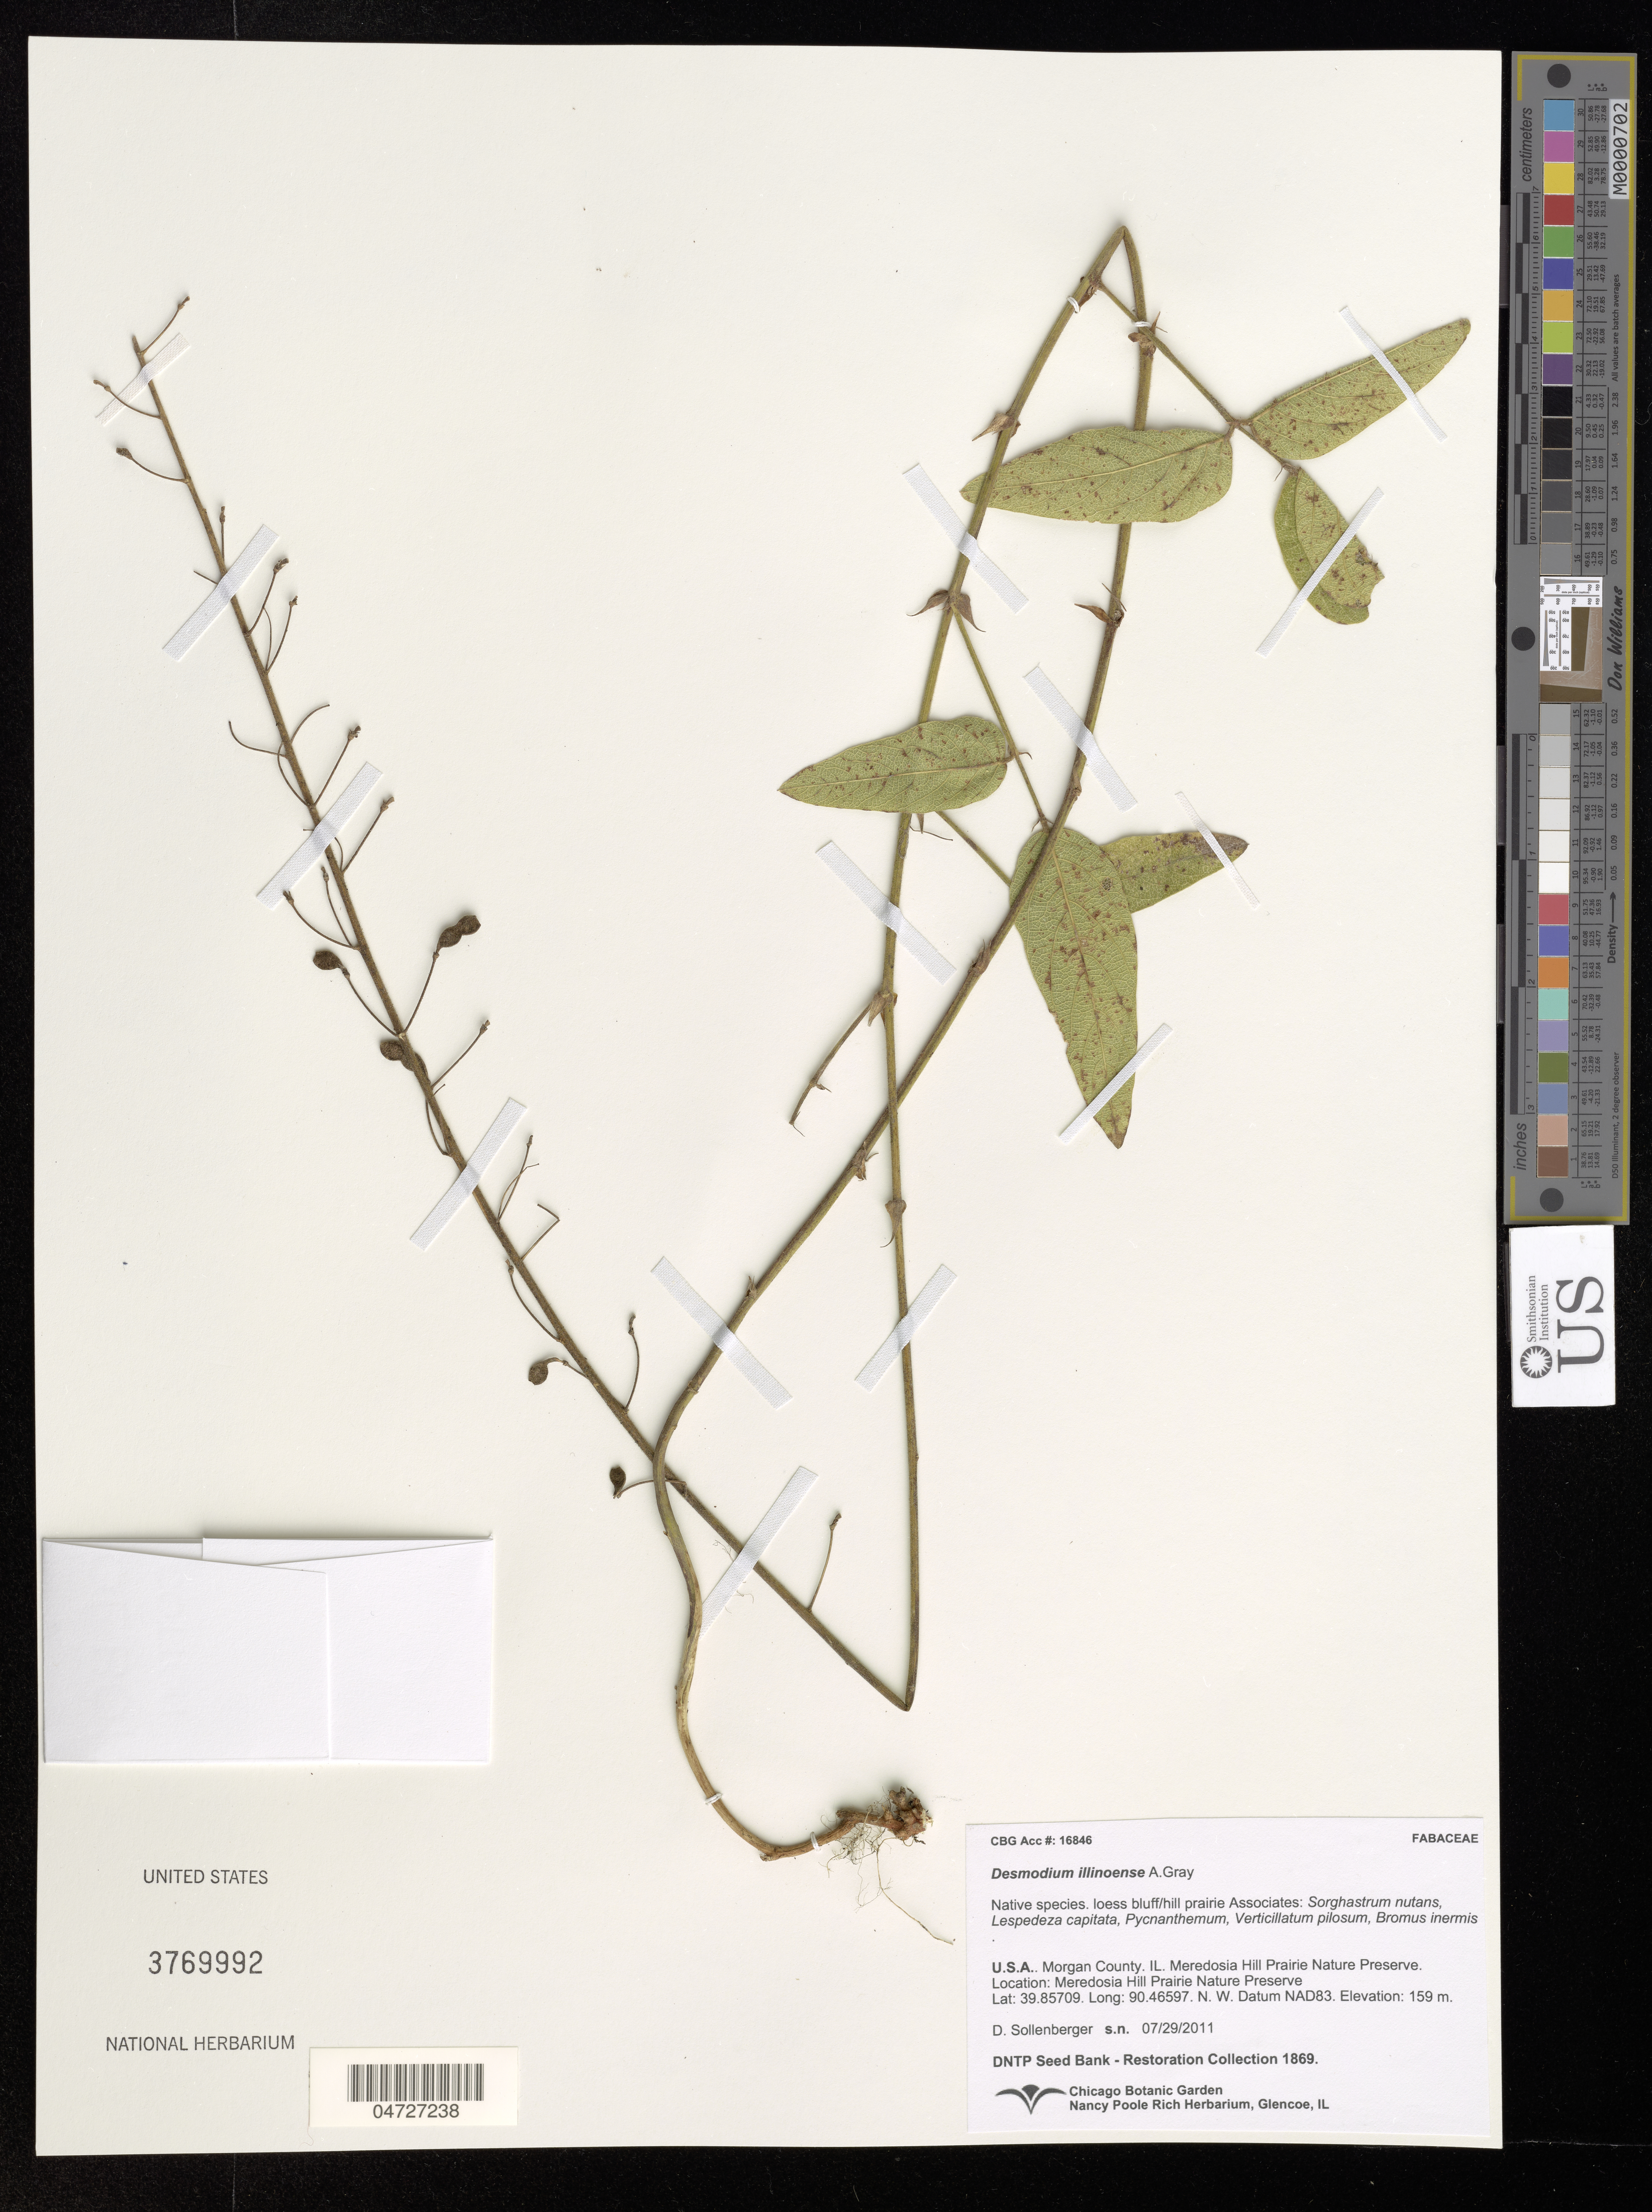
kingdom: Plantae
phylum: Tracheophyta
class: Magnoliopsida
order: Fabales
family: Fabaceae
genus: Desmodium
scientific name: Desmodium illinoense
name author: A. Gray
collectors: D. Sollenberger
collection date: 2011-07-29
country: United States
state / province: Illinois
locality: Morgan County. Meredosia Hill Prairie Nature Preserve.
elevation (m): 159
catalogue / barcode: US 3769992